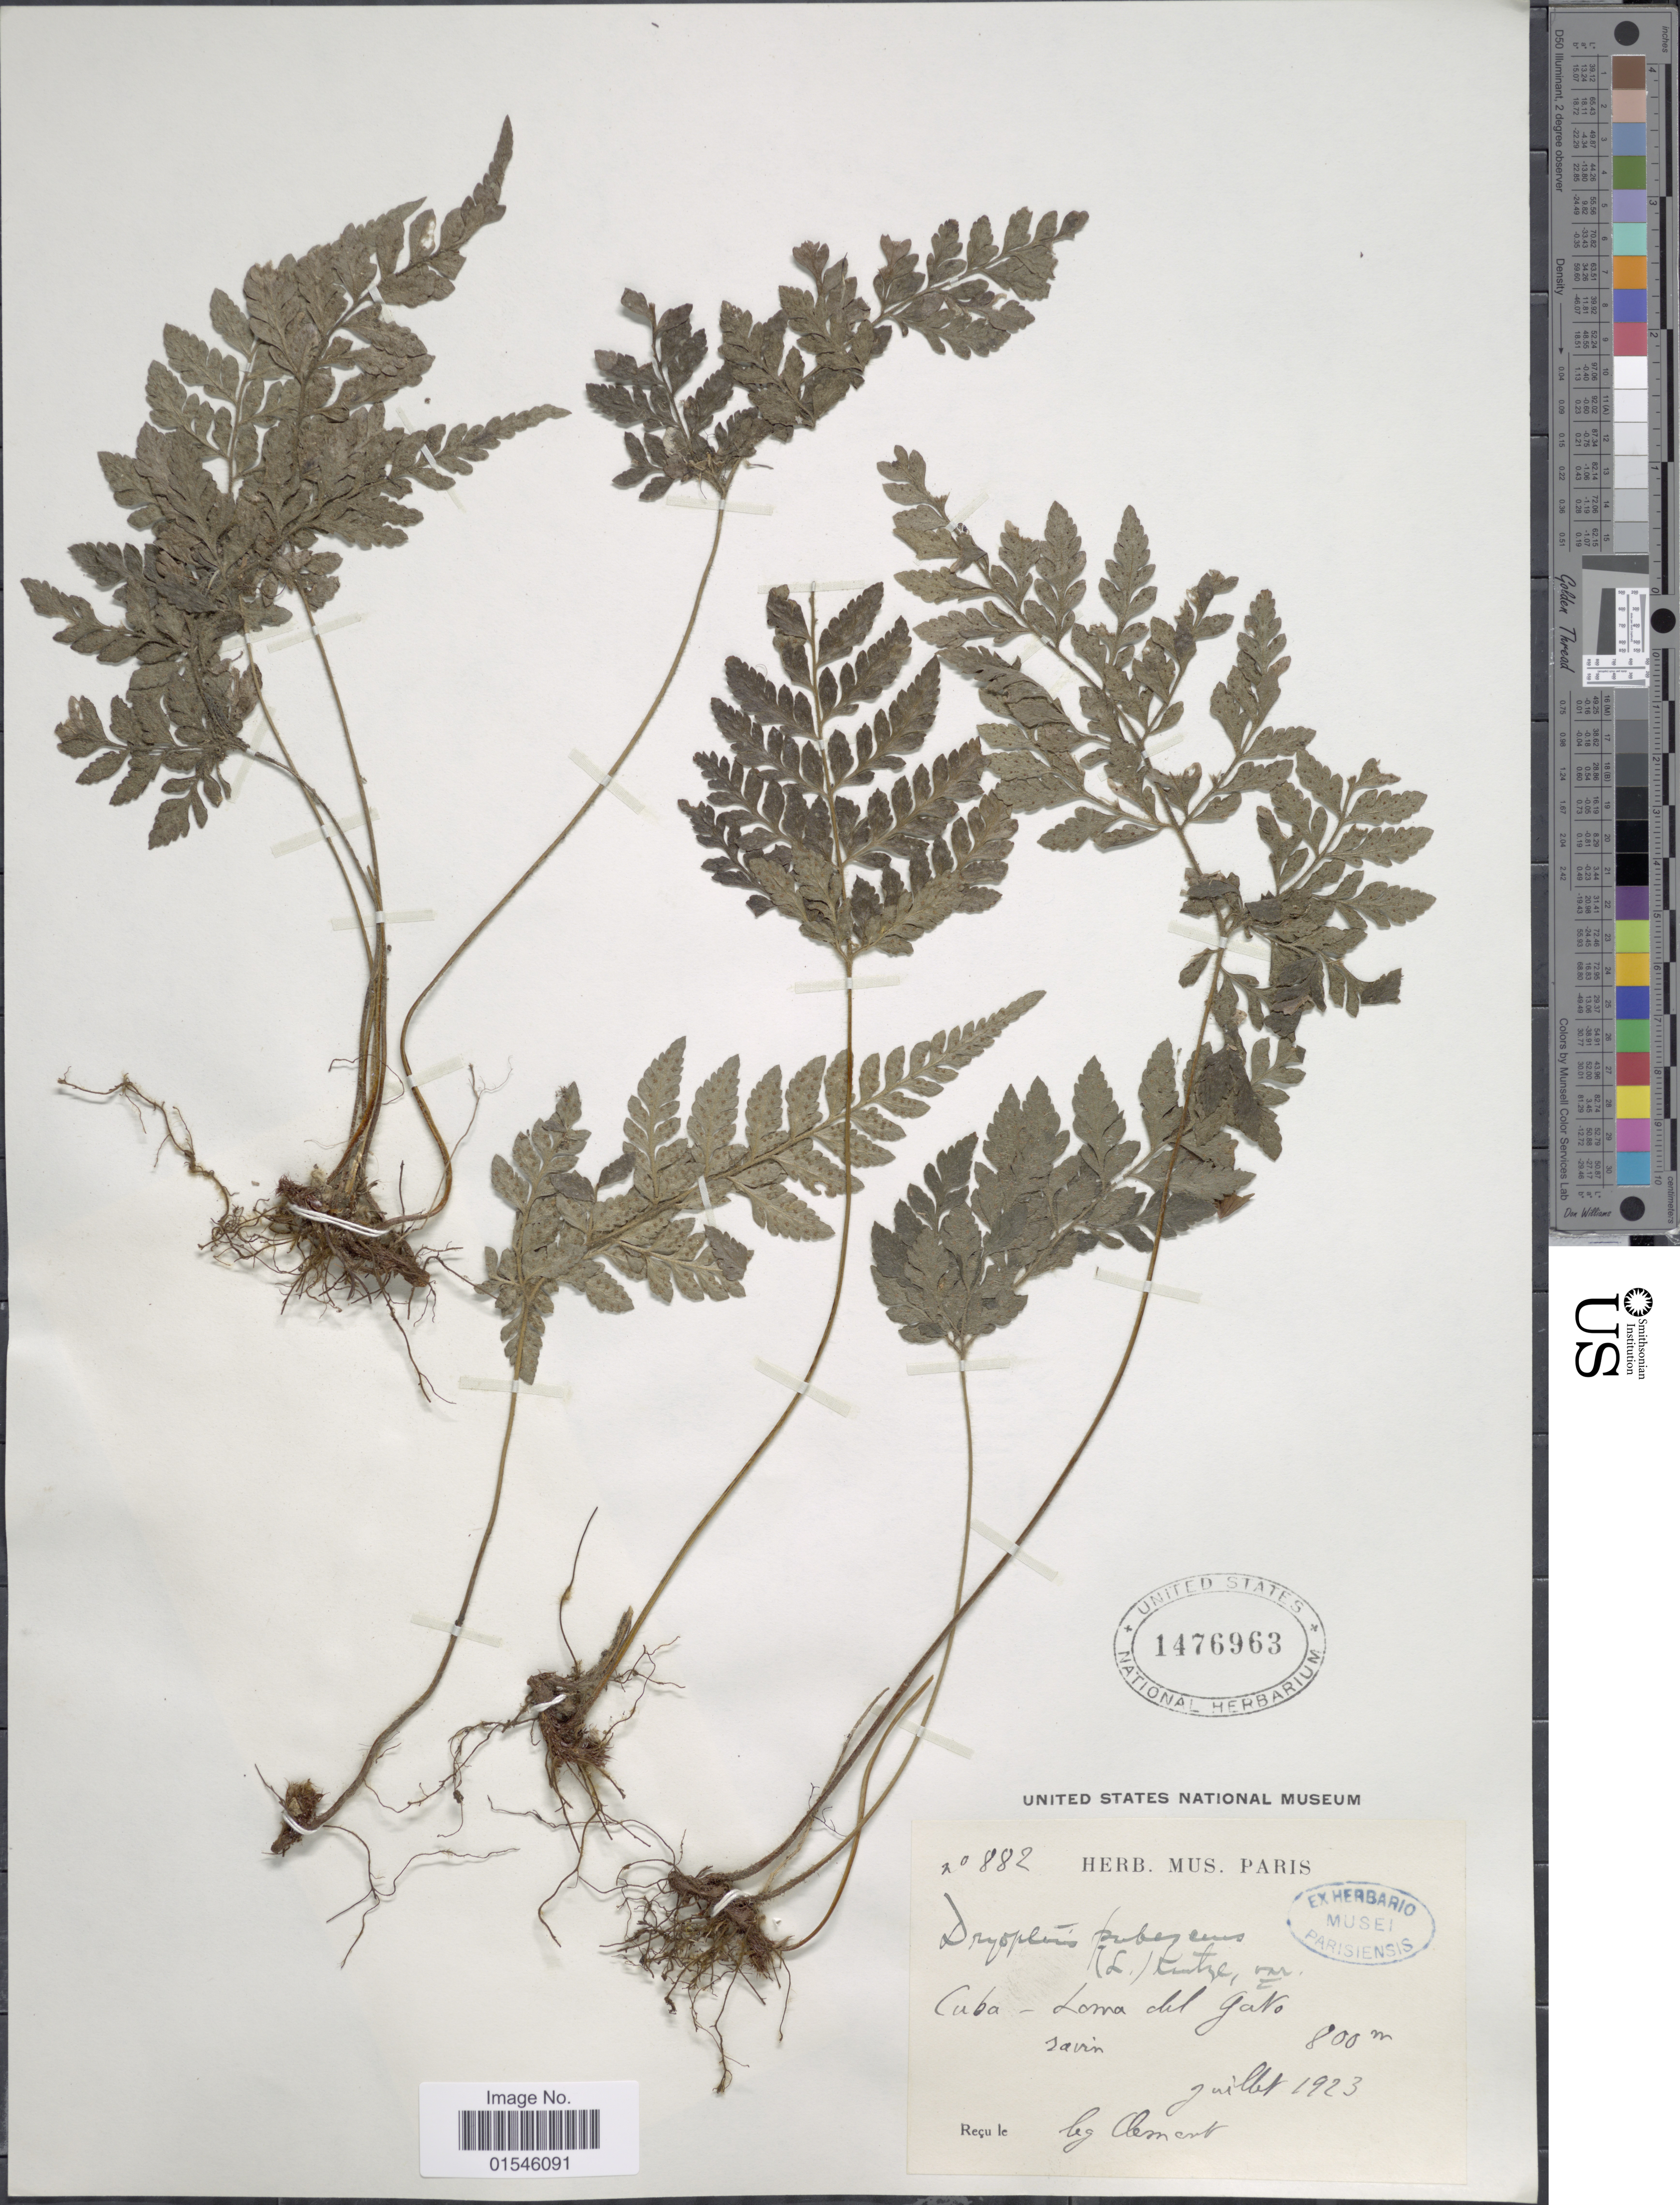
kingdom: Plantae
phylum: Tracheophyta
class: Polypodiopsida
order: Polypodiales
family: Dryopteridaceae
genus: Polystichopsis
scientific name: Polystichopsis pubescens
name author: (L.) C.V. Morton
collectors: -. Clement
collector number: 882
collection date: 1923-07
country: Cuba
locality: Loma del gato ravin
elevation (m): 800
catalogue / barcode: US 1476963